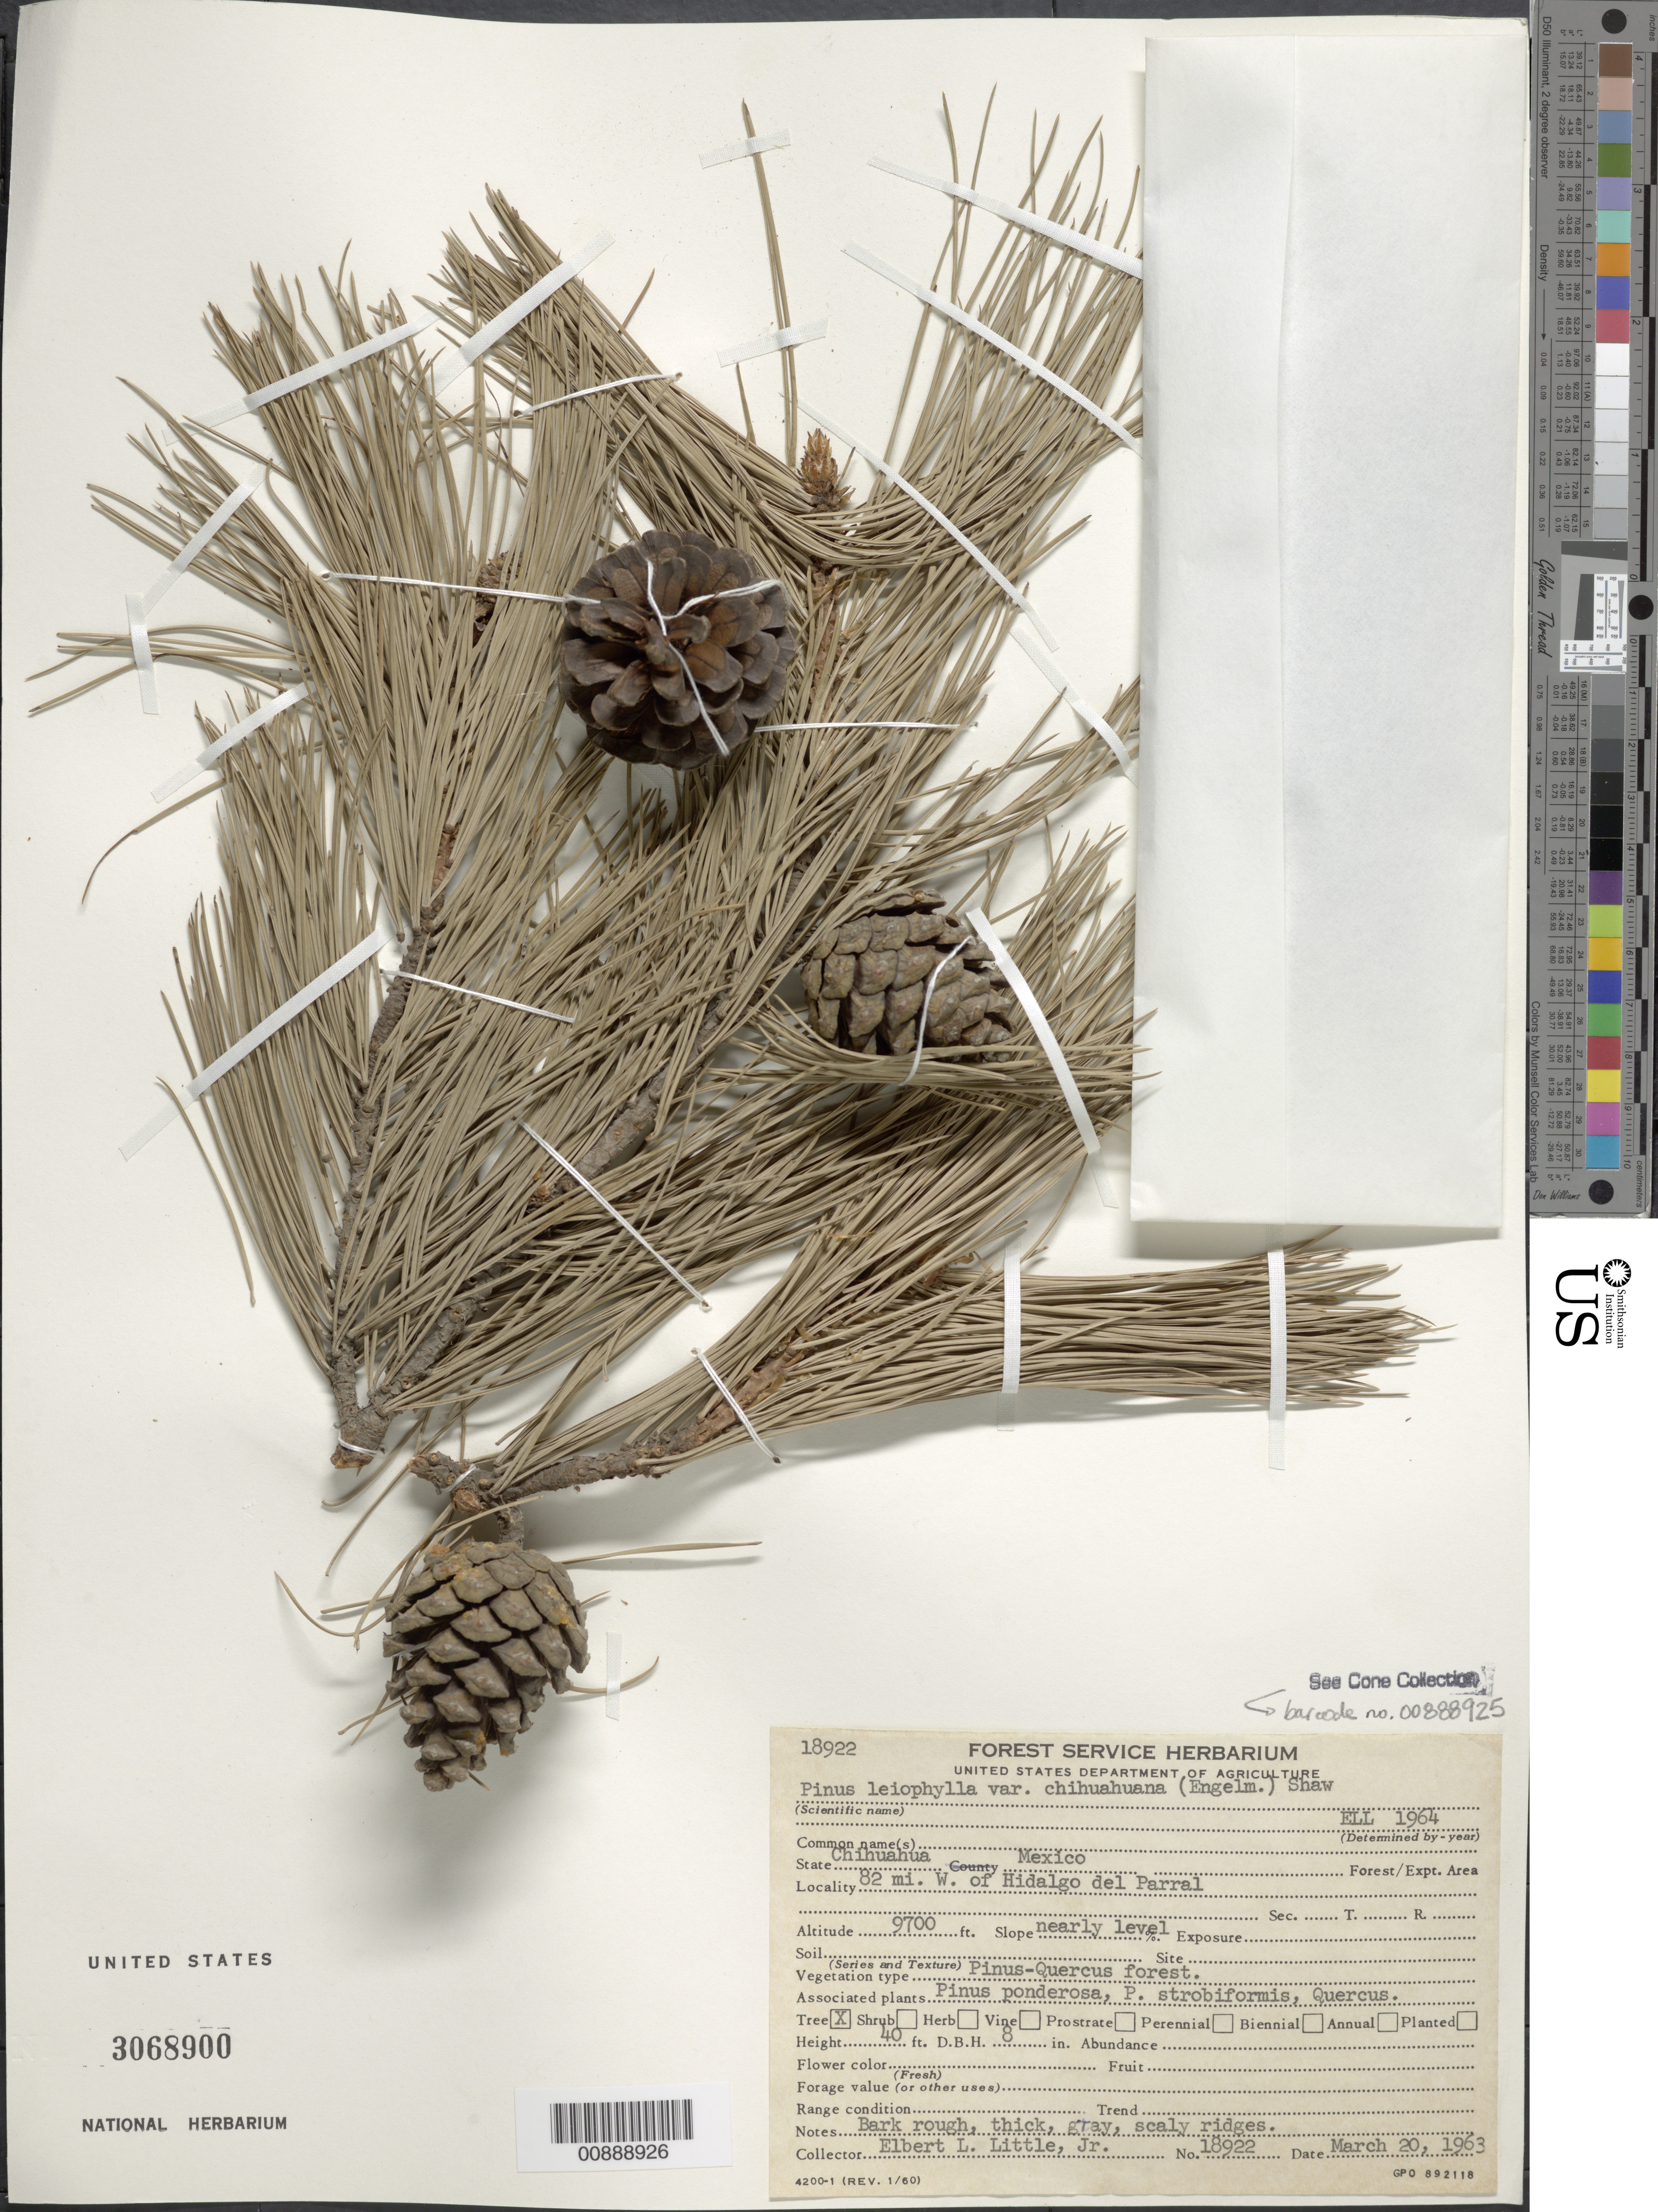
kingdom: Plantae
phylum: Tracheophyta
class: Pinopsida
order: Pinales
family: Pinaceae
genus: Pinus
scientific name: Pinus leiophylla var. chihuahuana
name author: (Engelm.) Shaw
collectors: E. L. Little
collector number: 18922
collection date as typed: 20 Mar 1963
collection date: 1963-03-20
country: Mexico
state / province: Chihuahua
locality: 82 mi. W of Hidalgo del Parral, Chihuahua.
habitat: Pinus-Quercus forest. Slope nearly level. Assoc. plants: Pinus ponderosa, P. strobiformis, Quercus.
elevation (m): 2957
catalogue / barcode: US 3068900